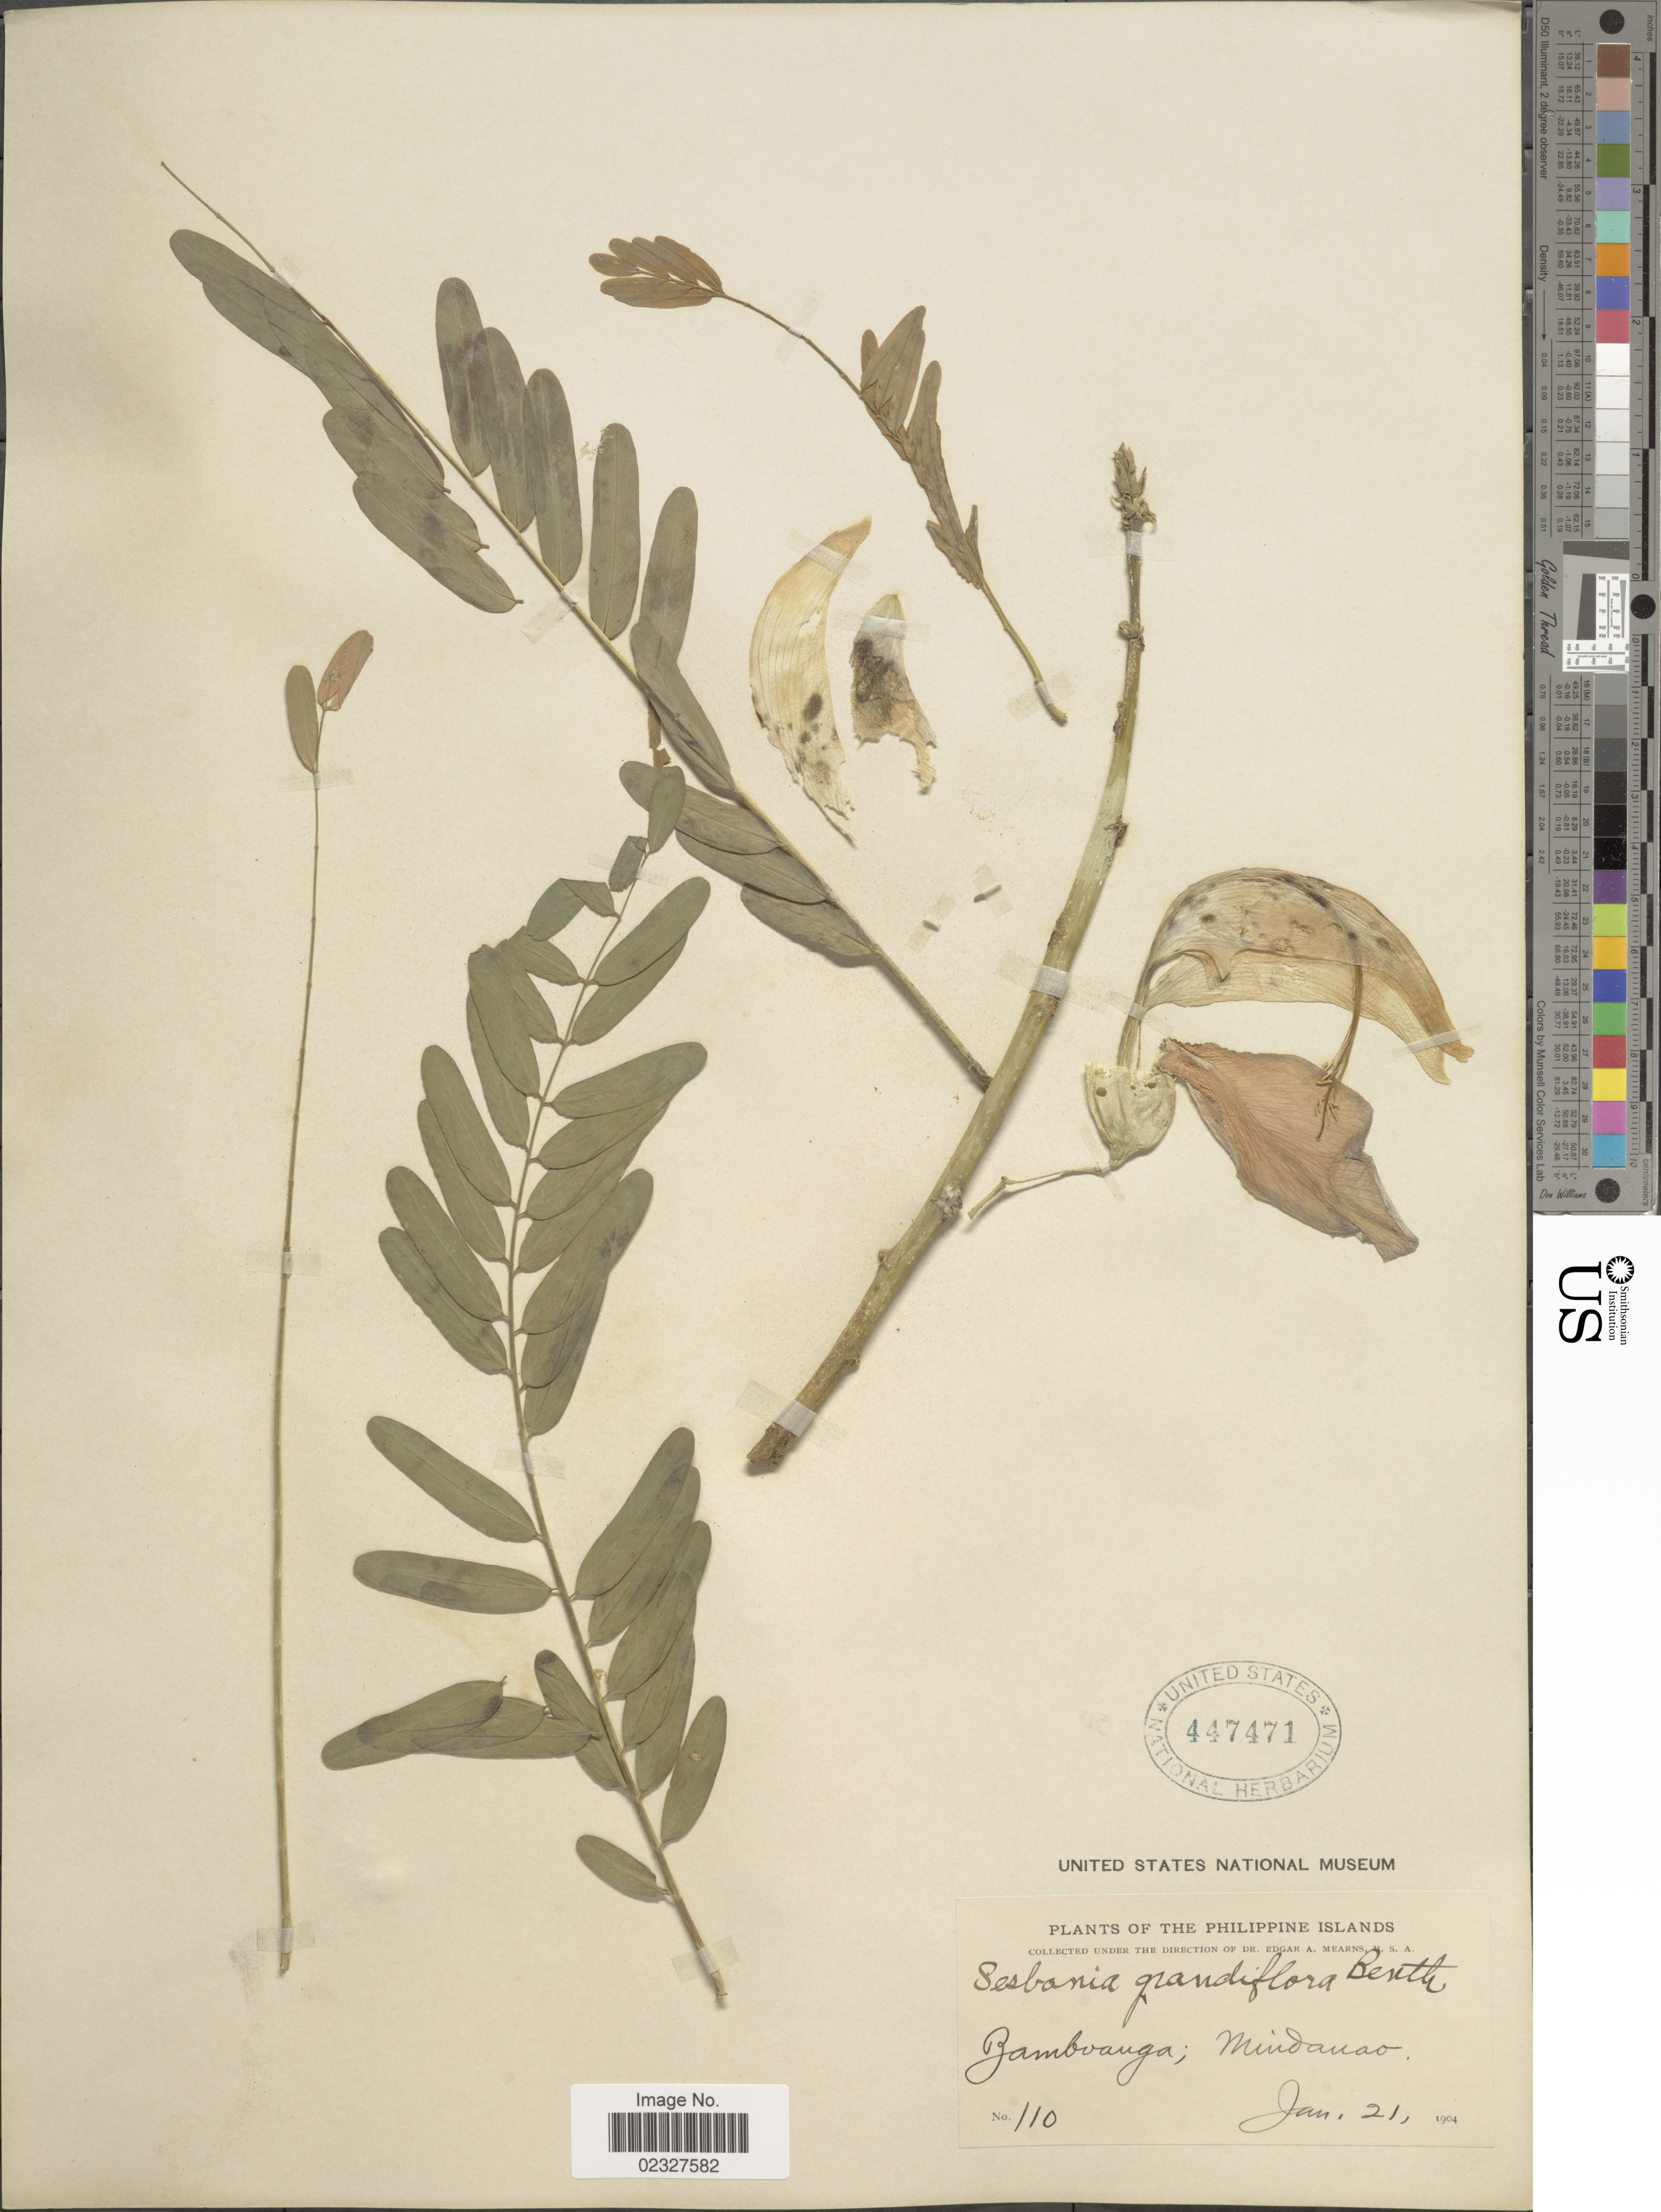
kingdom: Plantae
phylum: Tracheophyta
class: Magnoliopsida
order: Fabales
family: Fabaceae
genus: Sesbania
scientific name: Sesbania grandiflora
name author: (L.) Poir.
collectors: E. A. Mearns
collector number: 110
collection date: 1904-01-21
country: Philippines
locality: Bamboanga, Mindanao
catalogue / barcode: US 447471